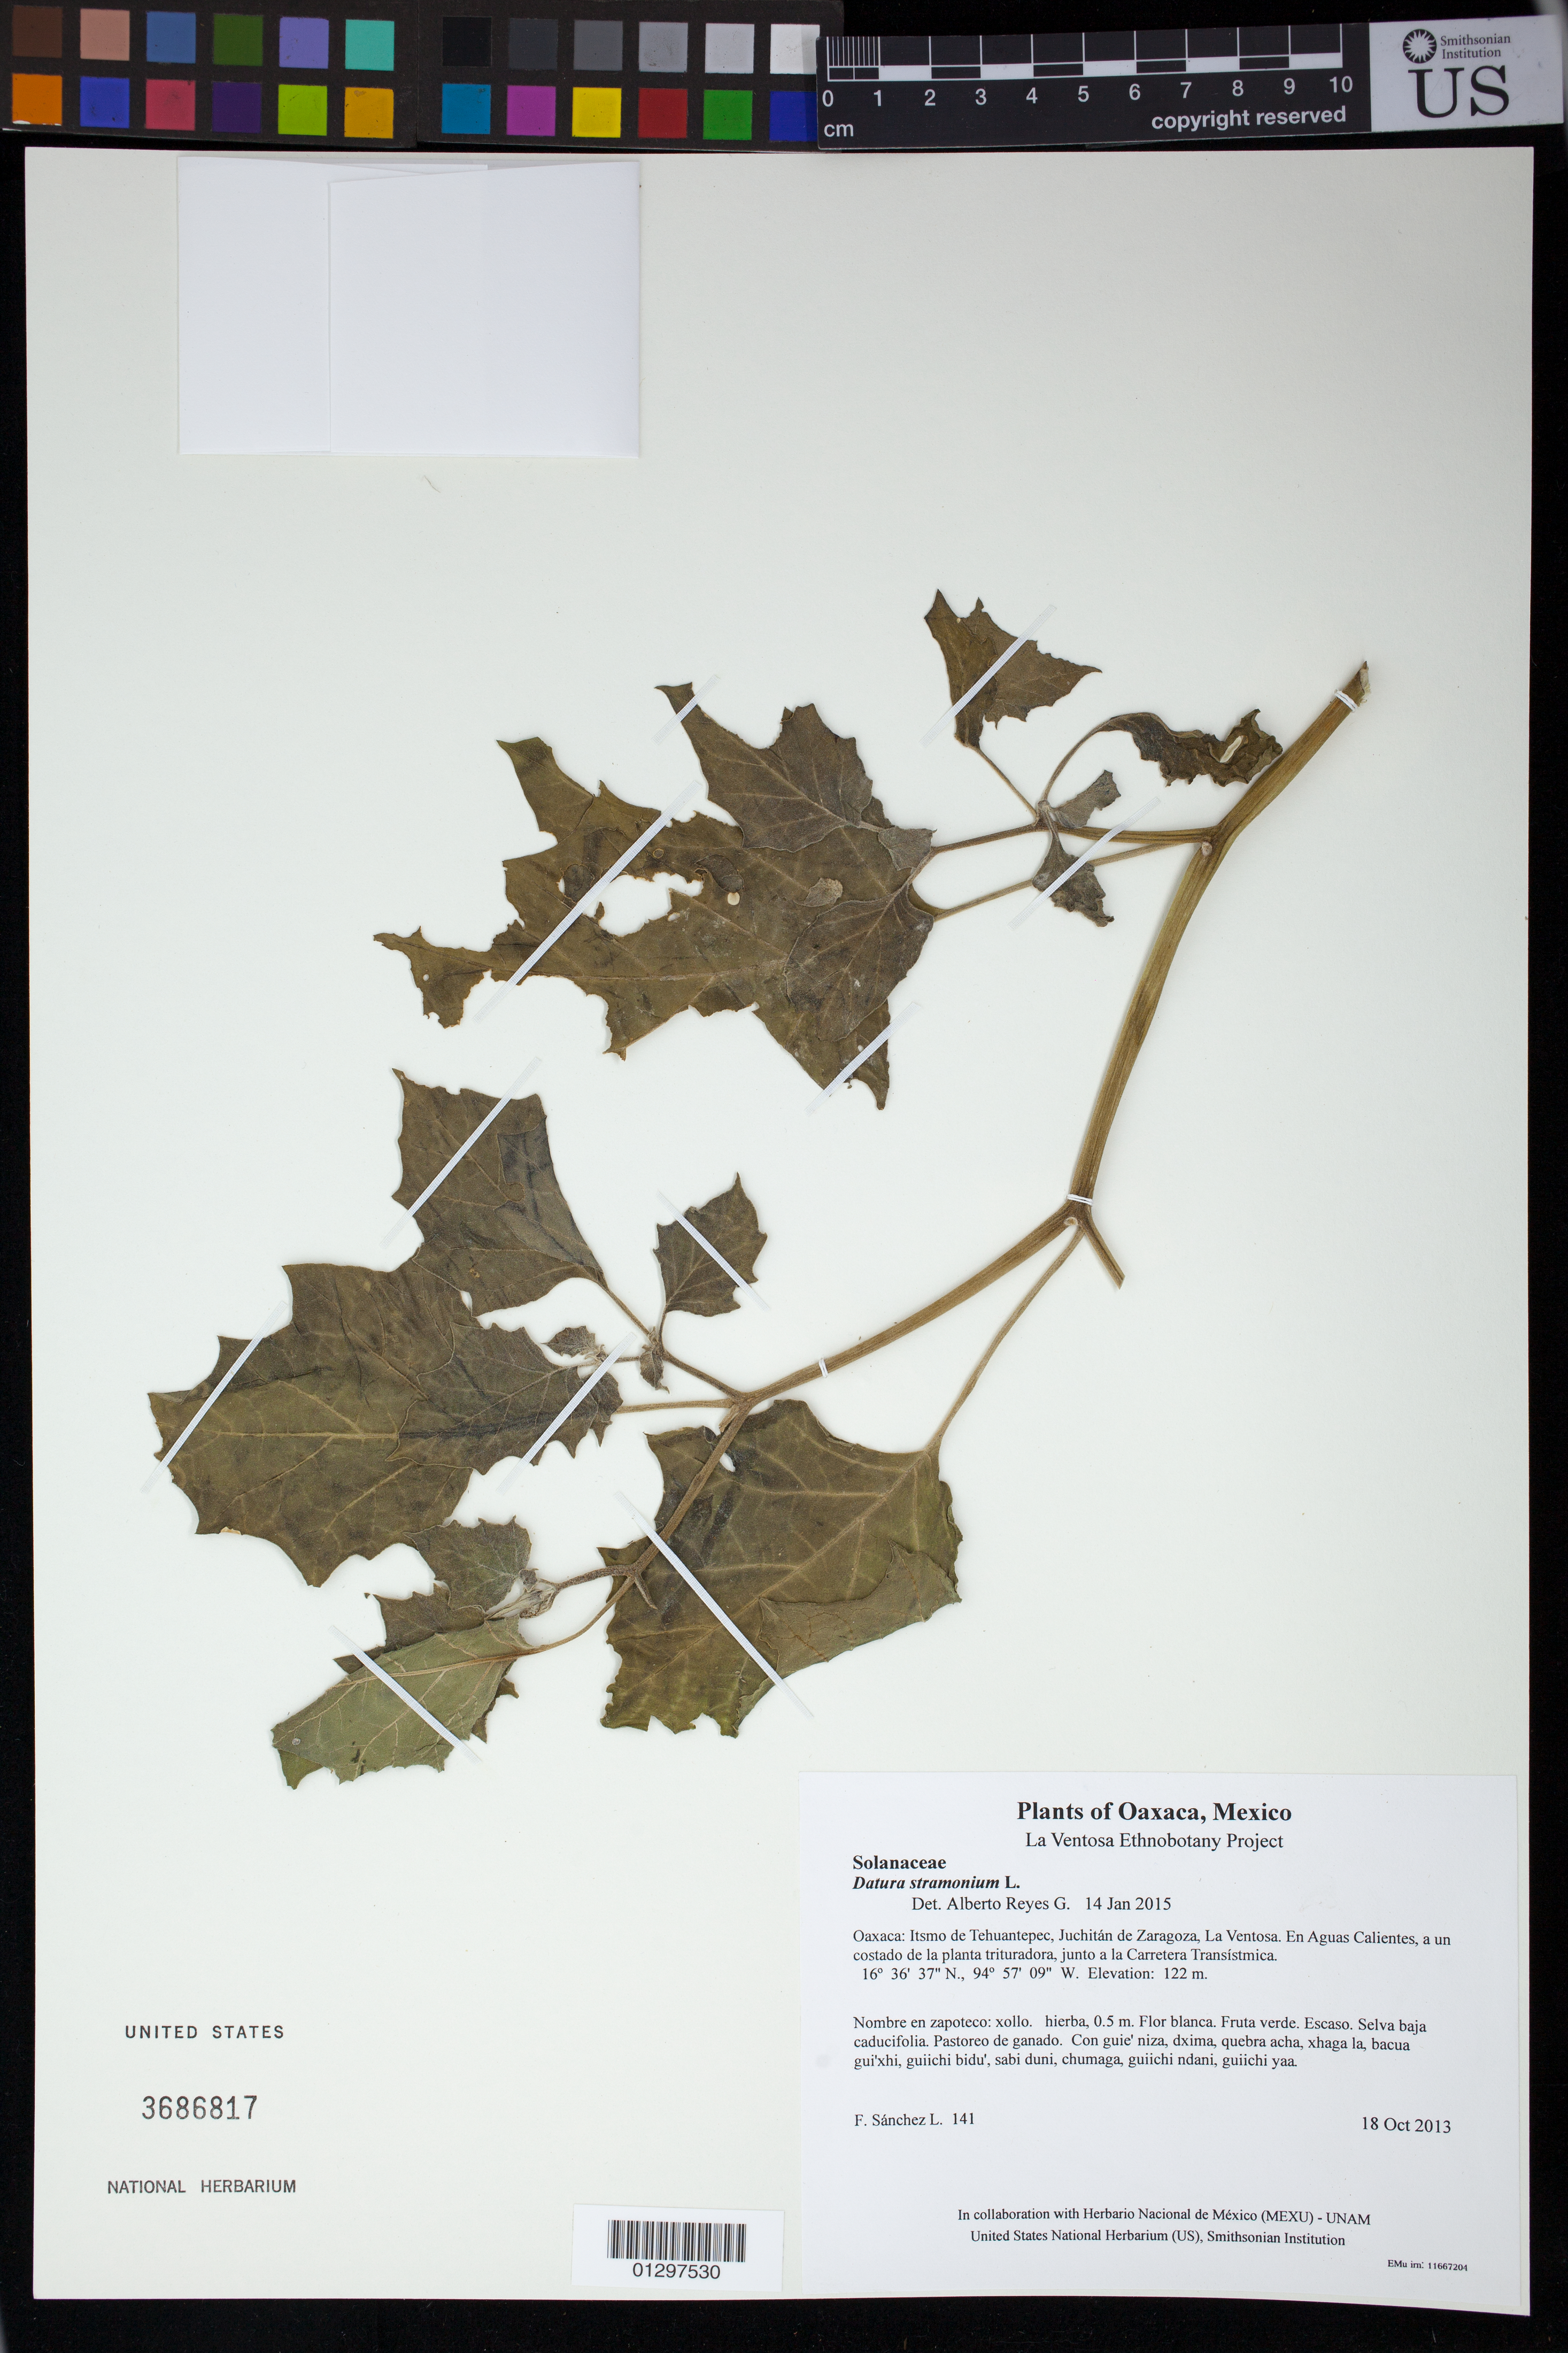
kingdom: Plantae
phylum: Tracheophyta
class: Magnoliopsida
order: Solanales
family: Solanaceae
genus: Datura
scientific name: Datura stramonium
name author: L.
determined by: Reyes García, A.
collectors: F. Sánchez L.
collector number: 141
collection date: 2013-10-18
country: Mexico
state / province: Oaxaca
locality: Itsmo de Tehuantepec, Juchitán de Zaragoza, La Ventosa. En Aguas Calientes, a un costado de la planta trituradora, junto a la Carretera Transístmica.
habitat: Selva baja caducifolia. Pastoreo de ganado.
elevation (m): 122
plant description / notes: MEXU, US; Guixi bandaga. 0.5 m. Guie' naquichi'. Cuaananaxhi naga'. Huaxie'.; toloache, estramonio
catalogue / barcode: US 3686817